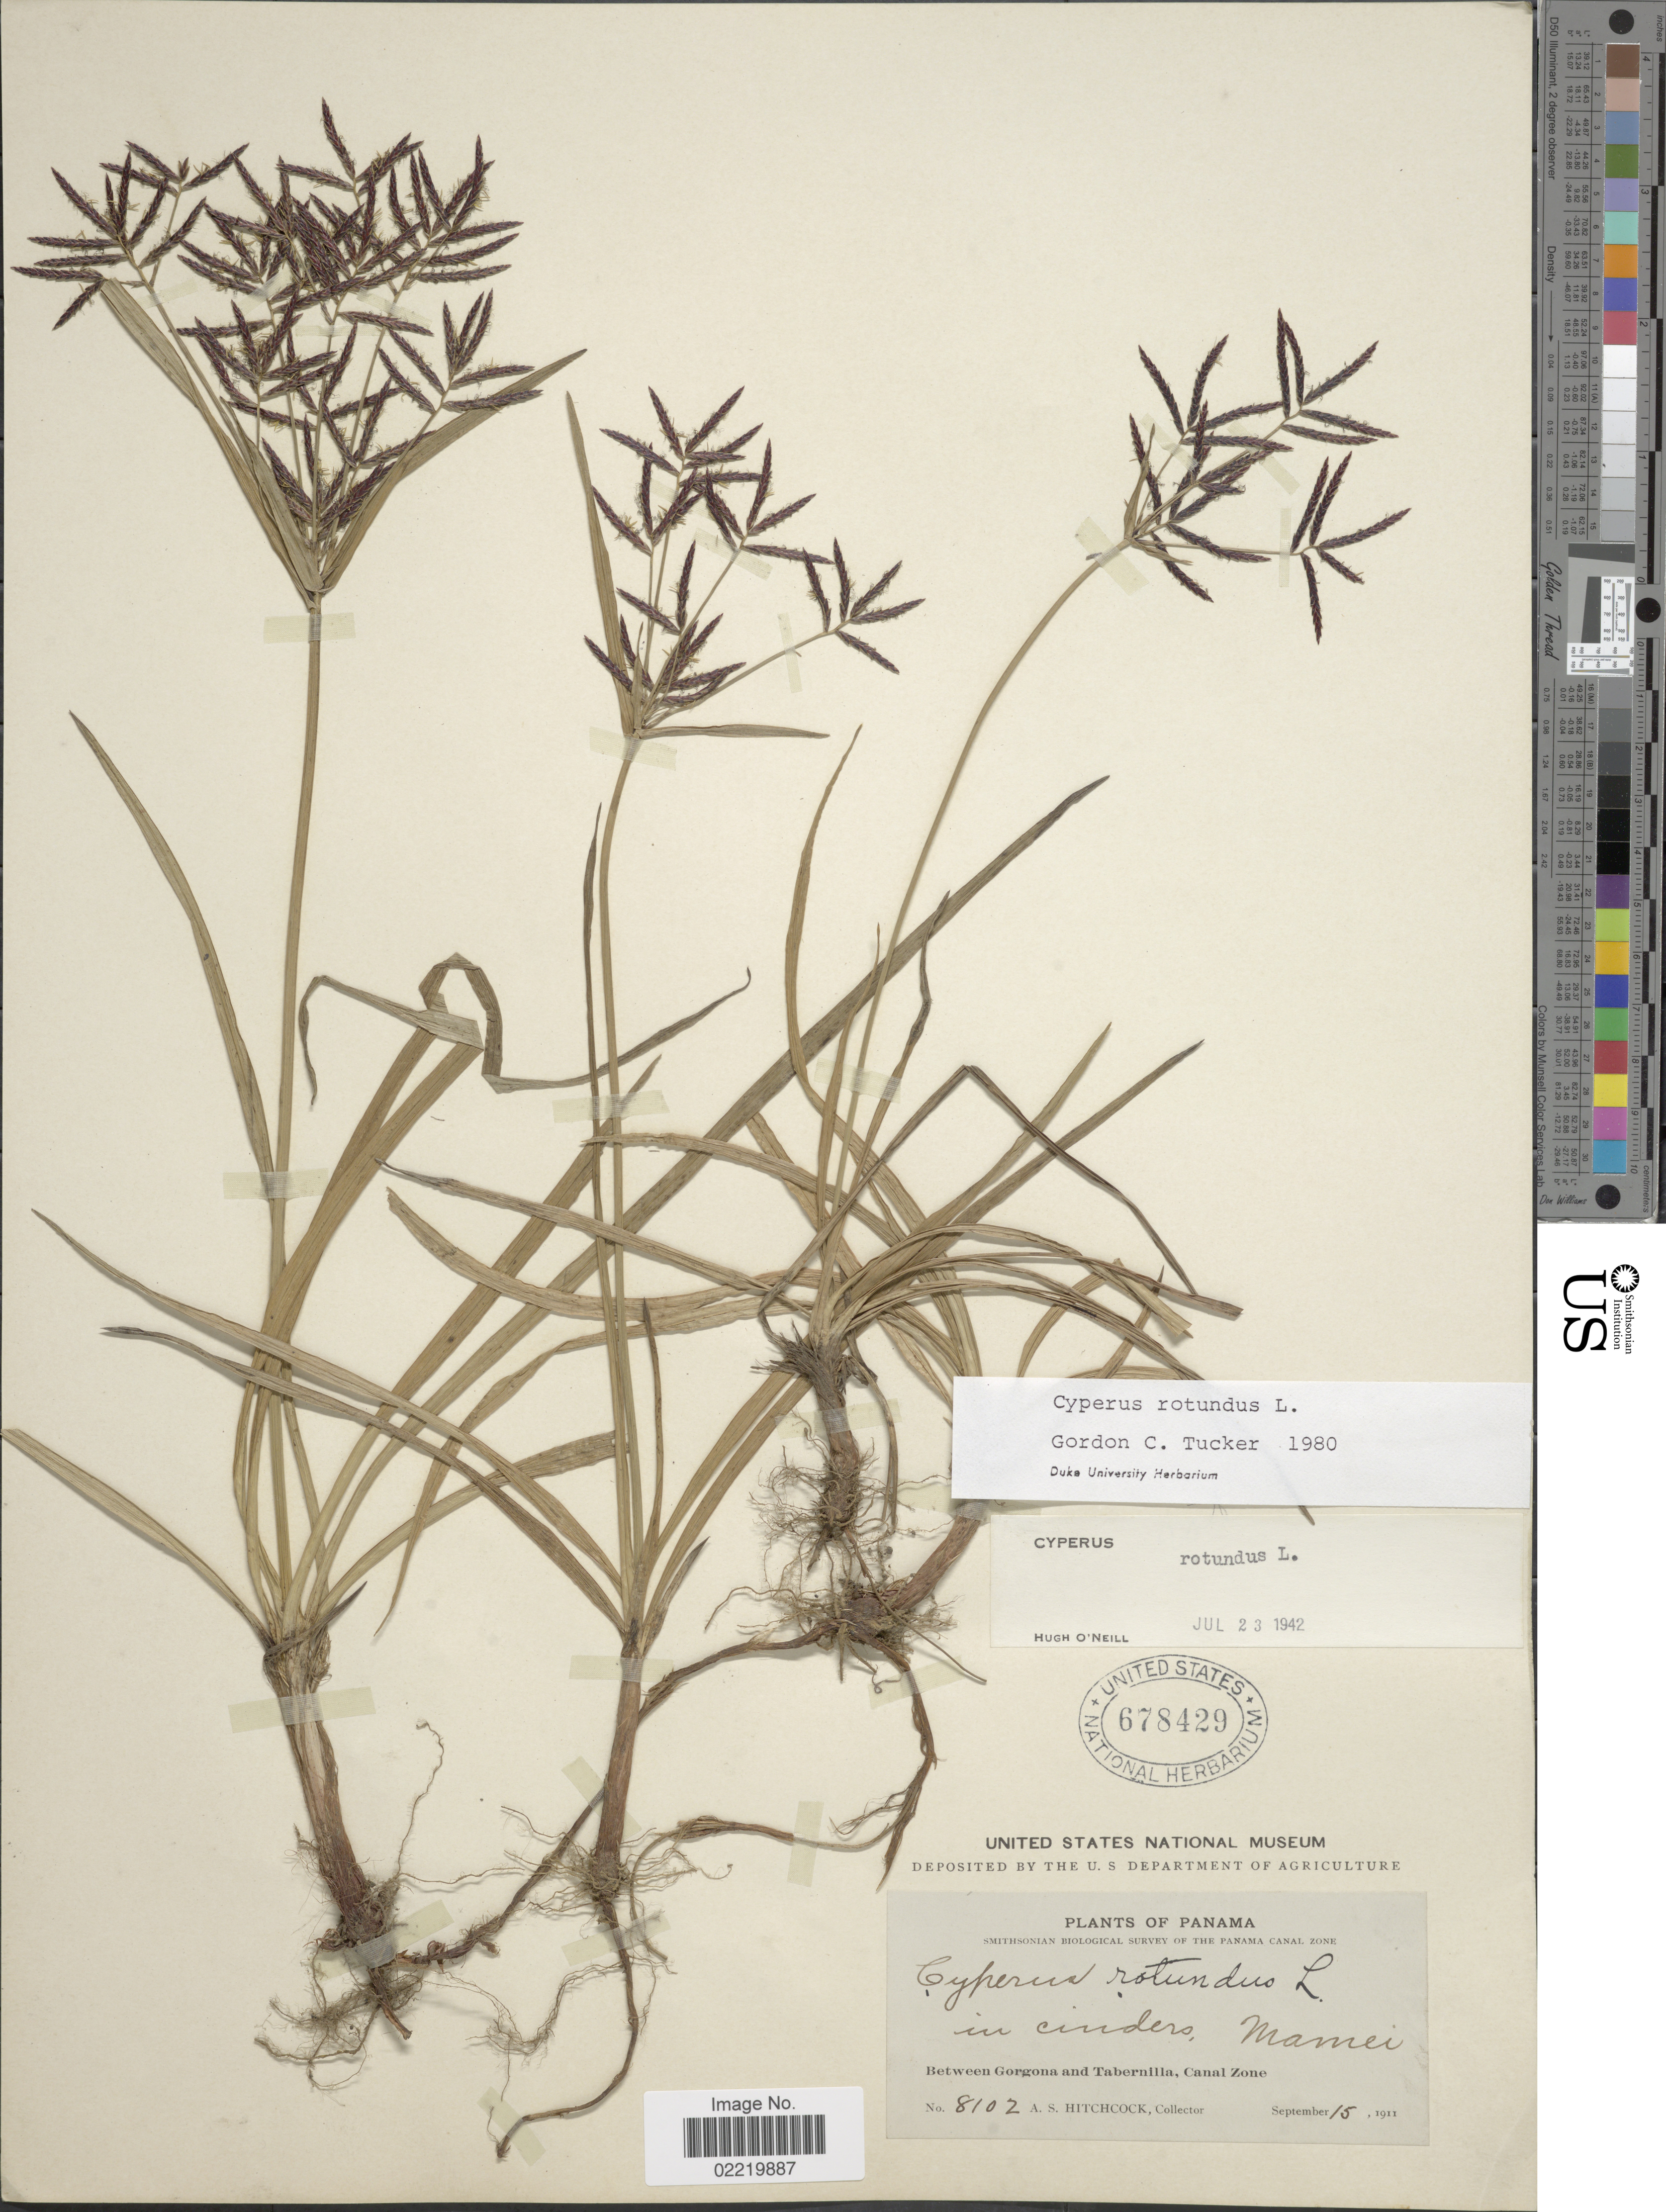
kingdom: Plantae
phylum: Tracheophyta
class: Liliopsida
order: Poales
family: Cyperaceae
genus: Cyperus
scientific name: Cyperus rotundus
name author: L.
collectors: A. S. Hitchcock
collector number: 8102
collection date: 1911-09-15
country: Panama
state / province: Colón / Panamá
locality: Between Gorgina and Tabernilla, Canal Zone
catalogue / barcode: US 678429